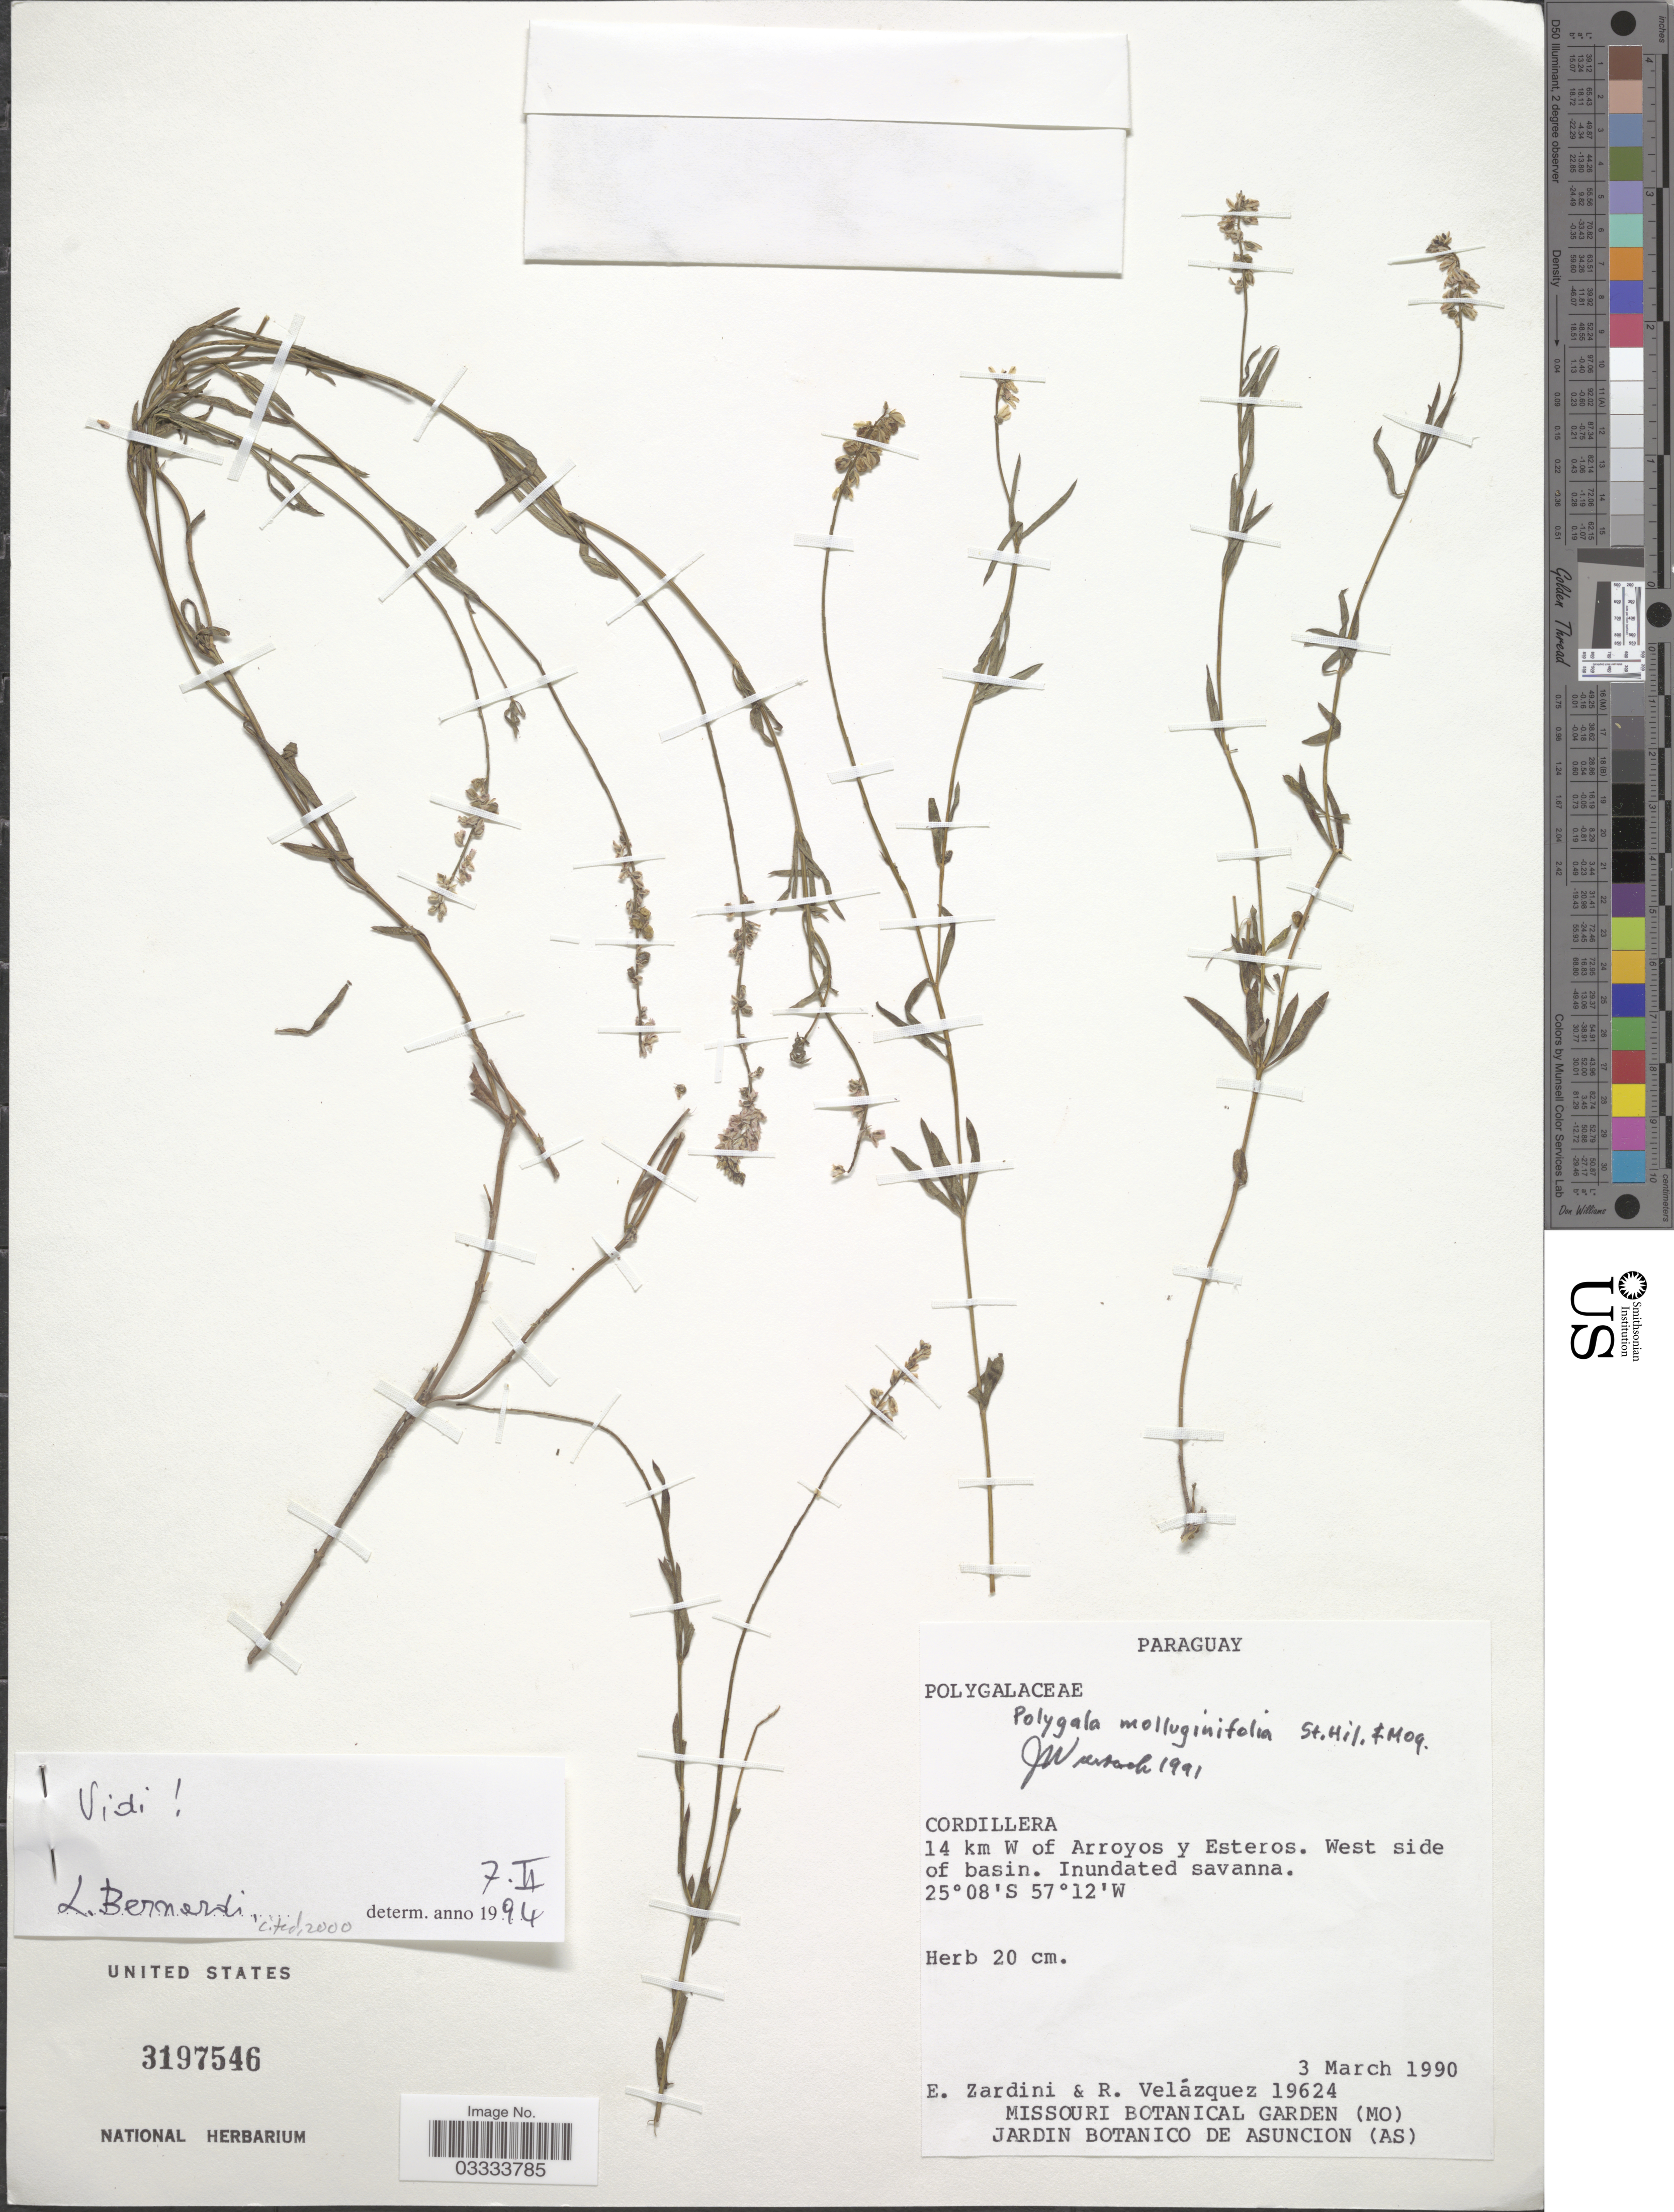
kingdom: Plantae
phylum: Tracheophyta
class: Magnoliopsida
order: Fabales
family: Polygalaceae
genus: Polygala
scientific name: Polygala molluginifolia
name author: A. St.-Hil. & Moq.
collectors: E. Zardini & R. Velázquez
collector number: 19624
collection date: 1990-03-03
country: Paraguay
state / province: Cordillera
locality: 14 km W of Arroyos y Esteros. West side of basin.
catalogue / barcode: US 3197546